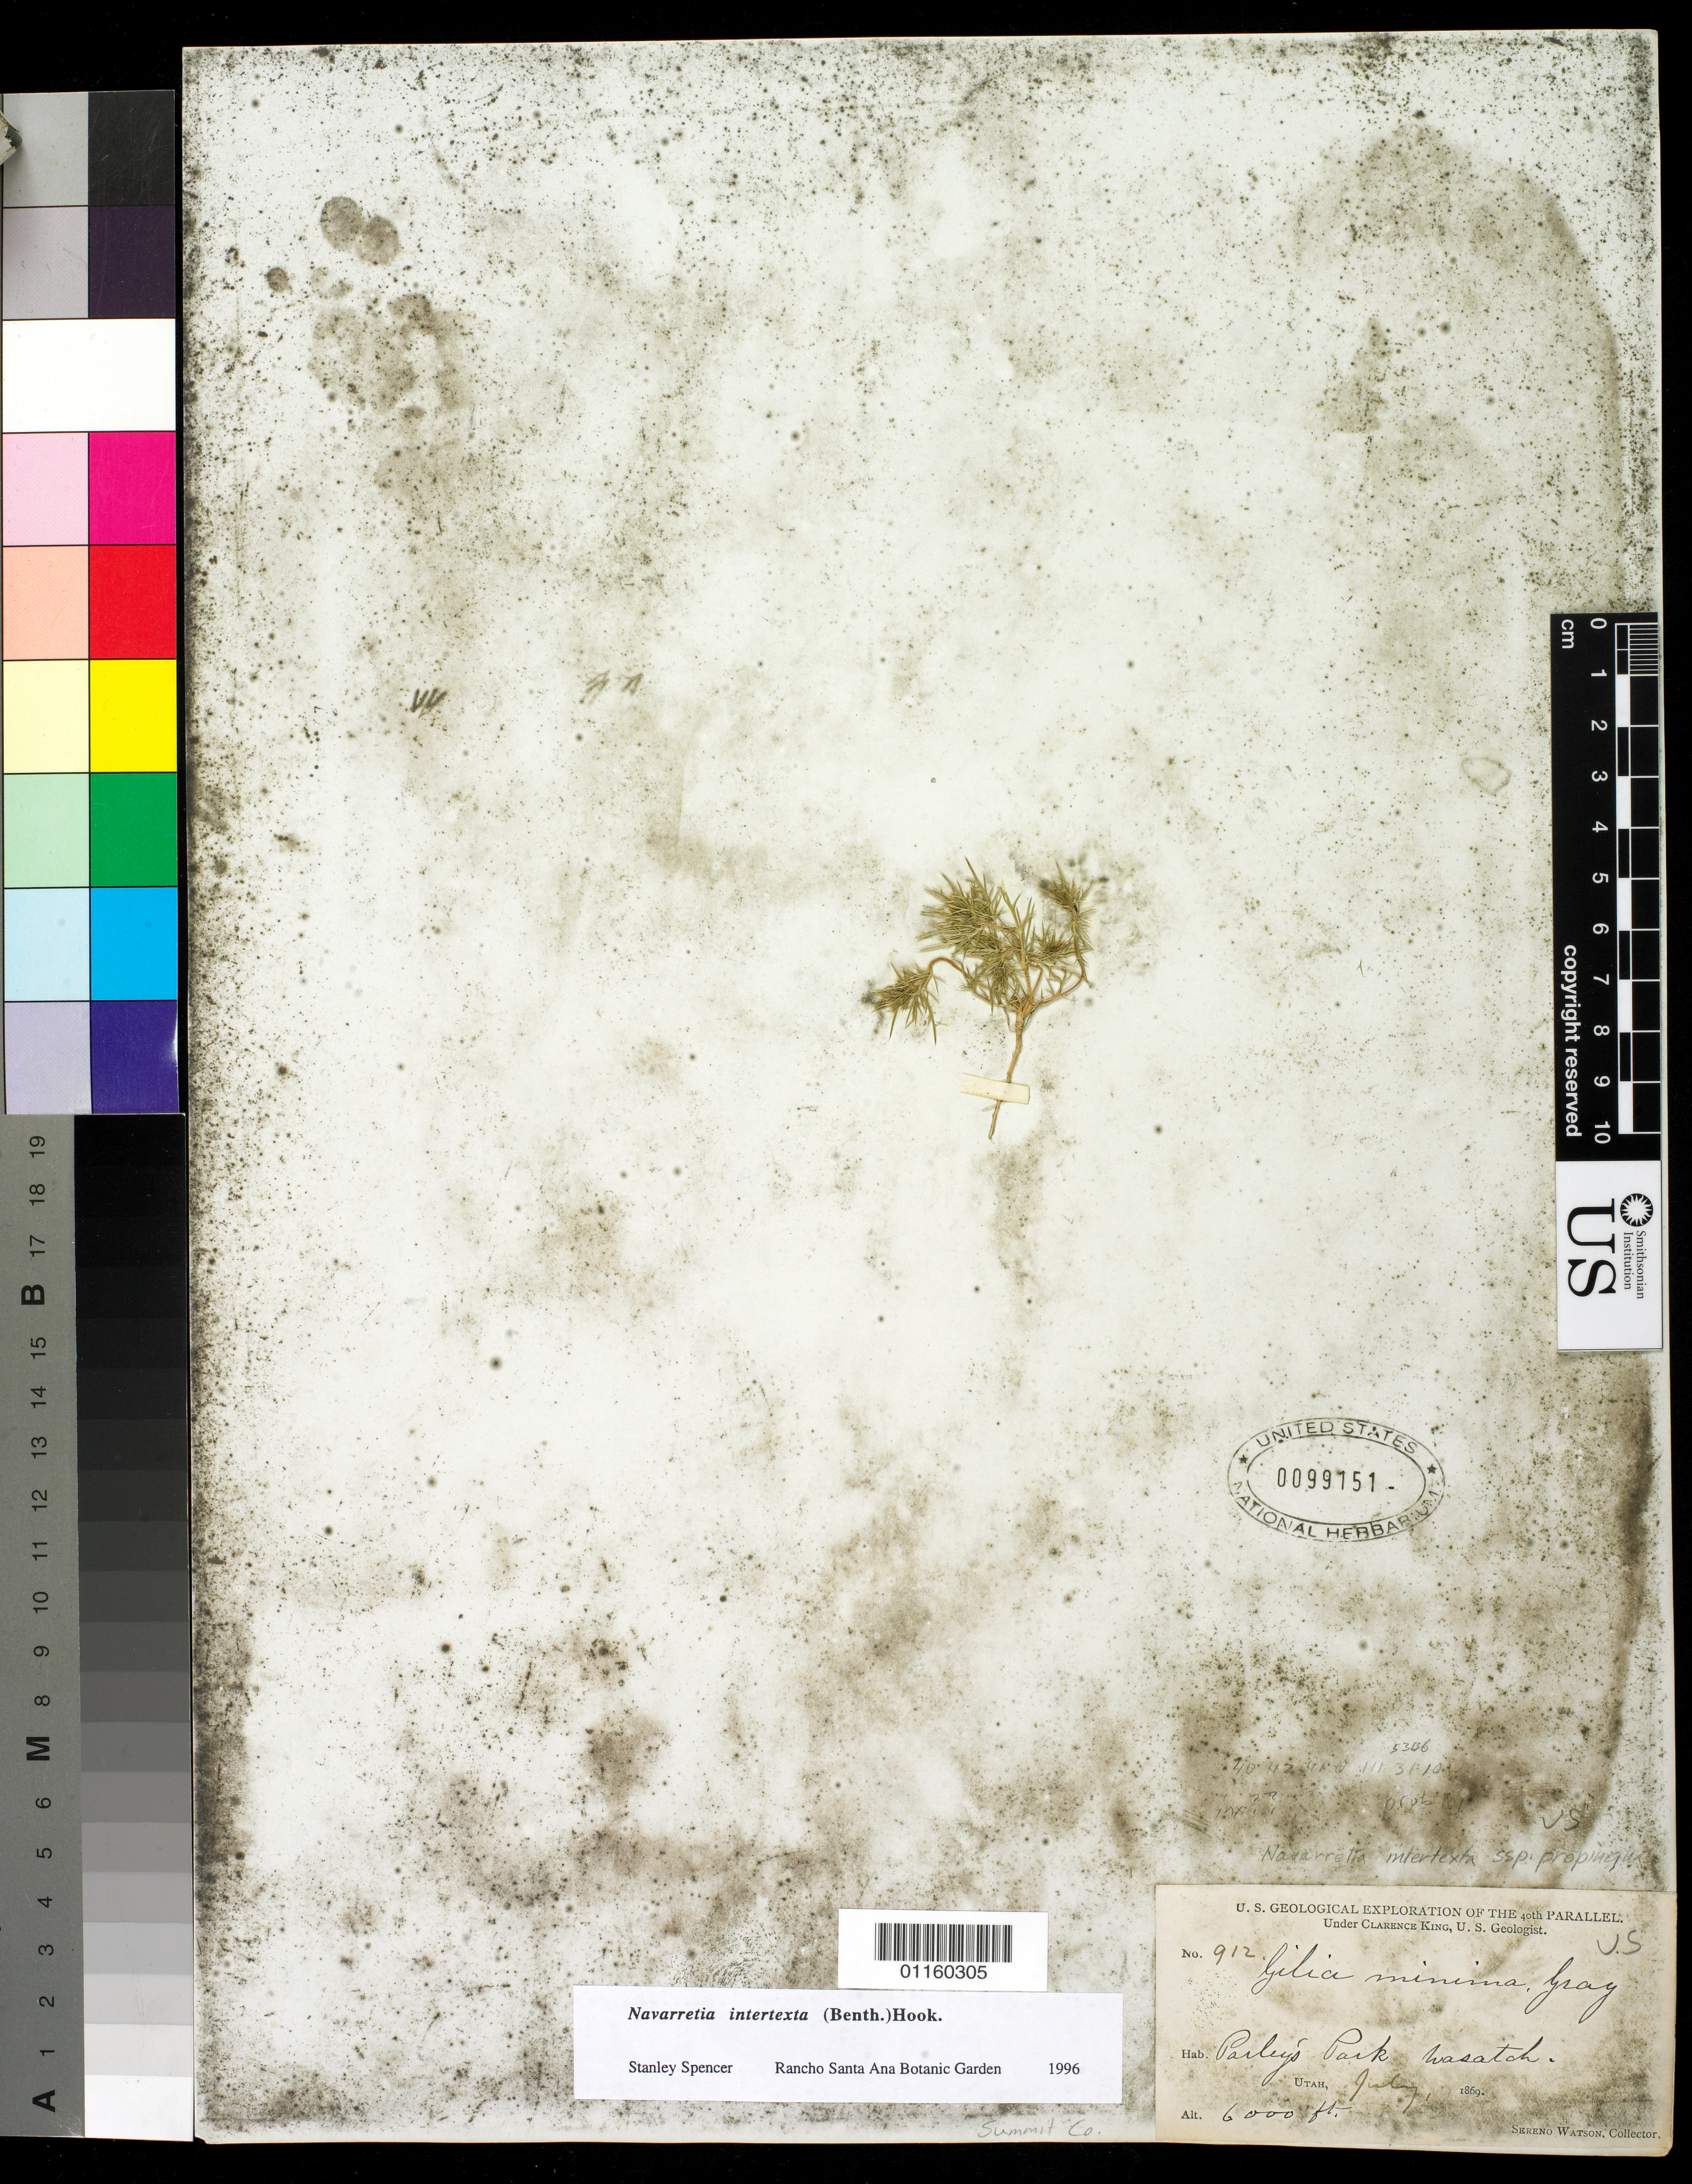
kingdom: Plantae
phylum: Tracheophyta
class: Magnoliopsida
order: Ericales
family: Polemoniaceae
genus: Navarretia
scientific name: Navarretia intertexta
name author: (Benth.) Hook.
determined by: Spencer, S. C.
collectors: S. Watson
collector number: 912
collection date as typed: Jul 1869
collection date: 1869-07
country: United States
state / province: Utah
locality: Parley's Park, Wasatch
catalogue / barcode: US 99151